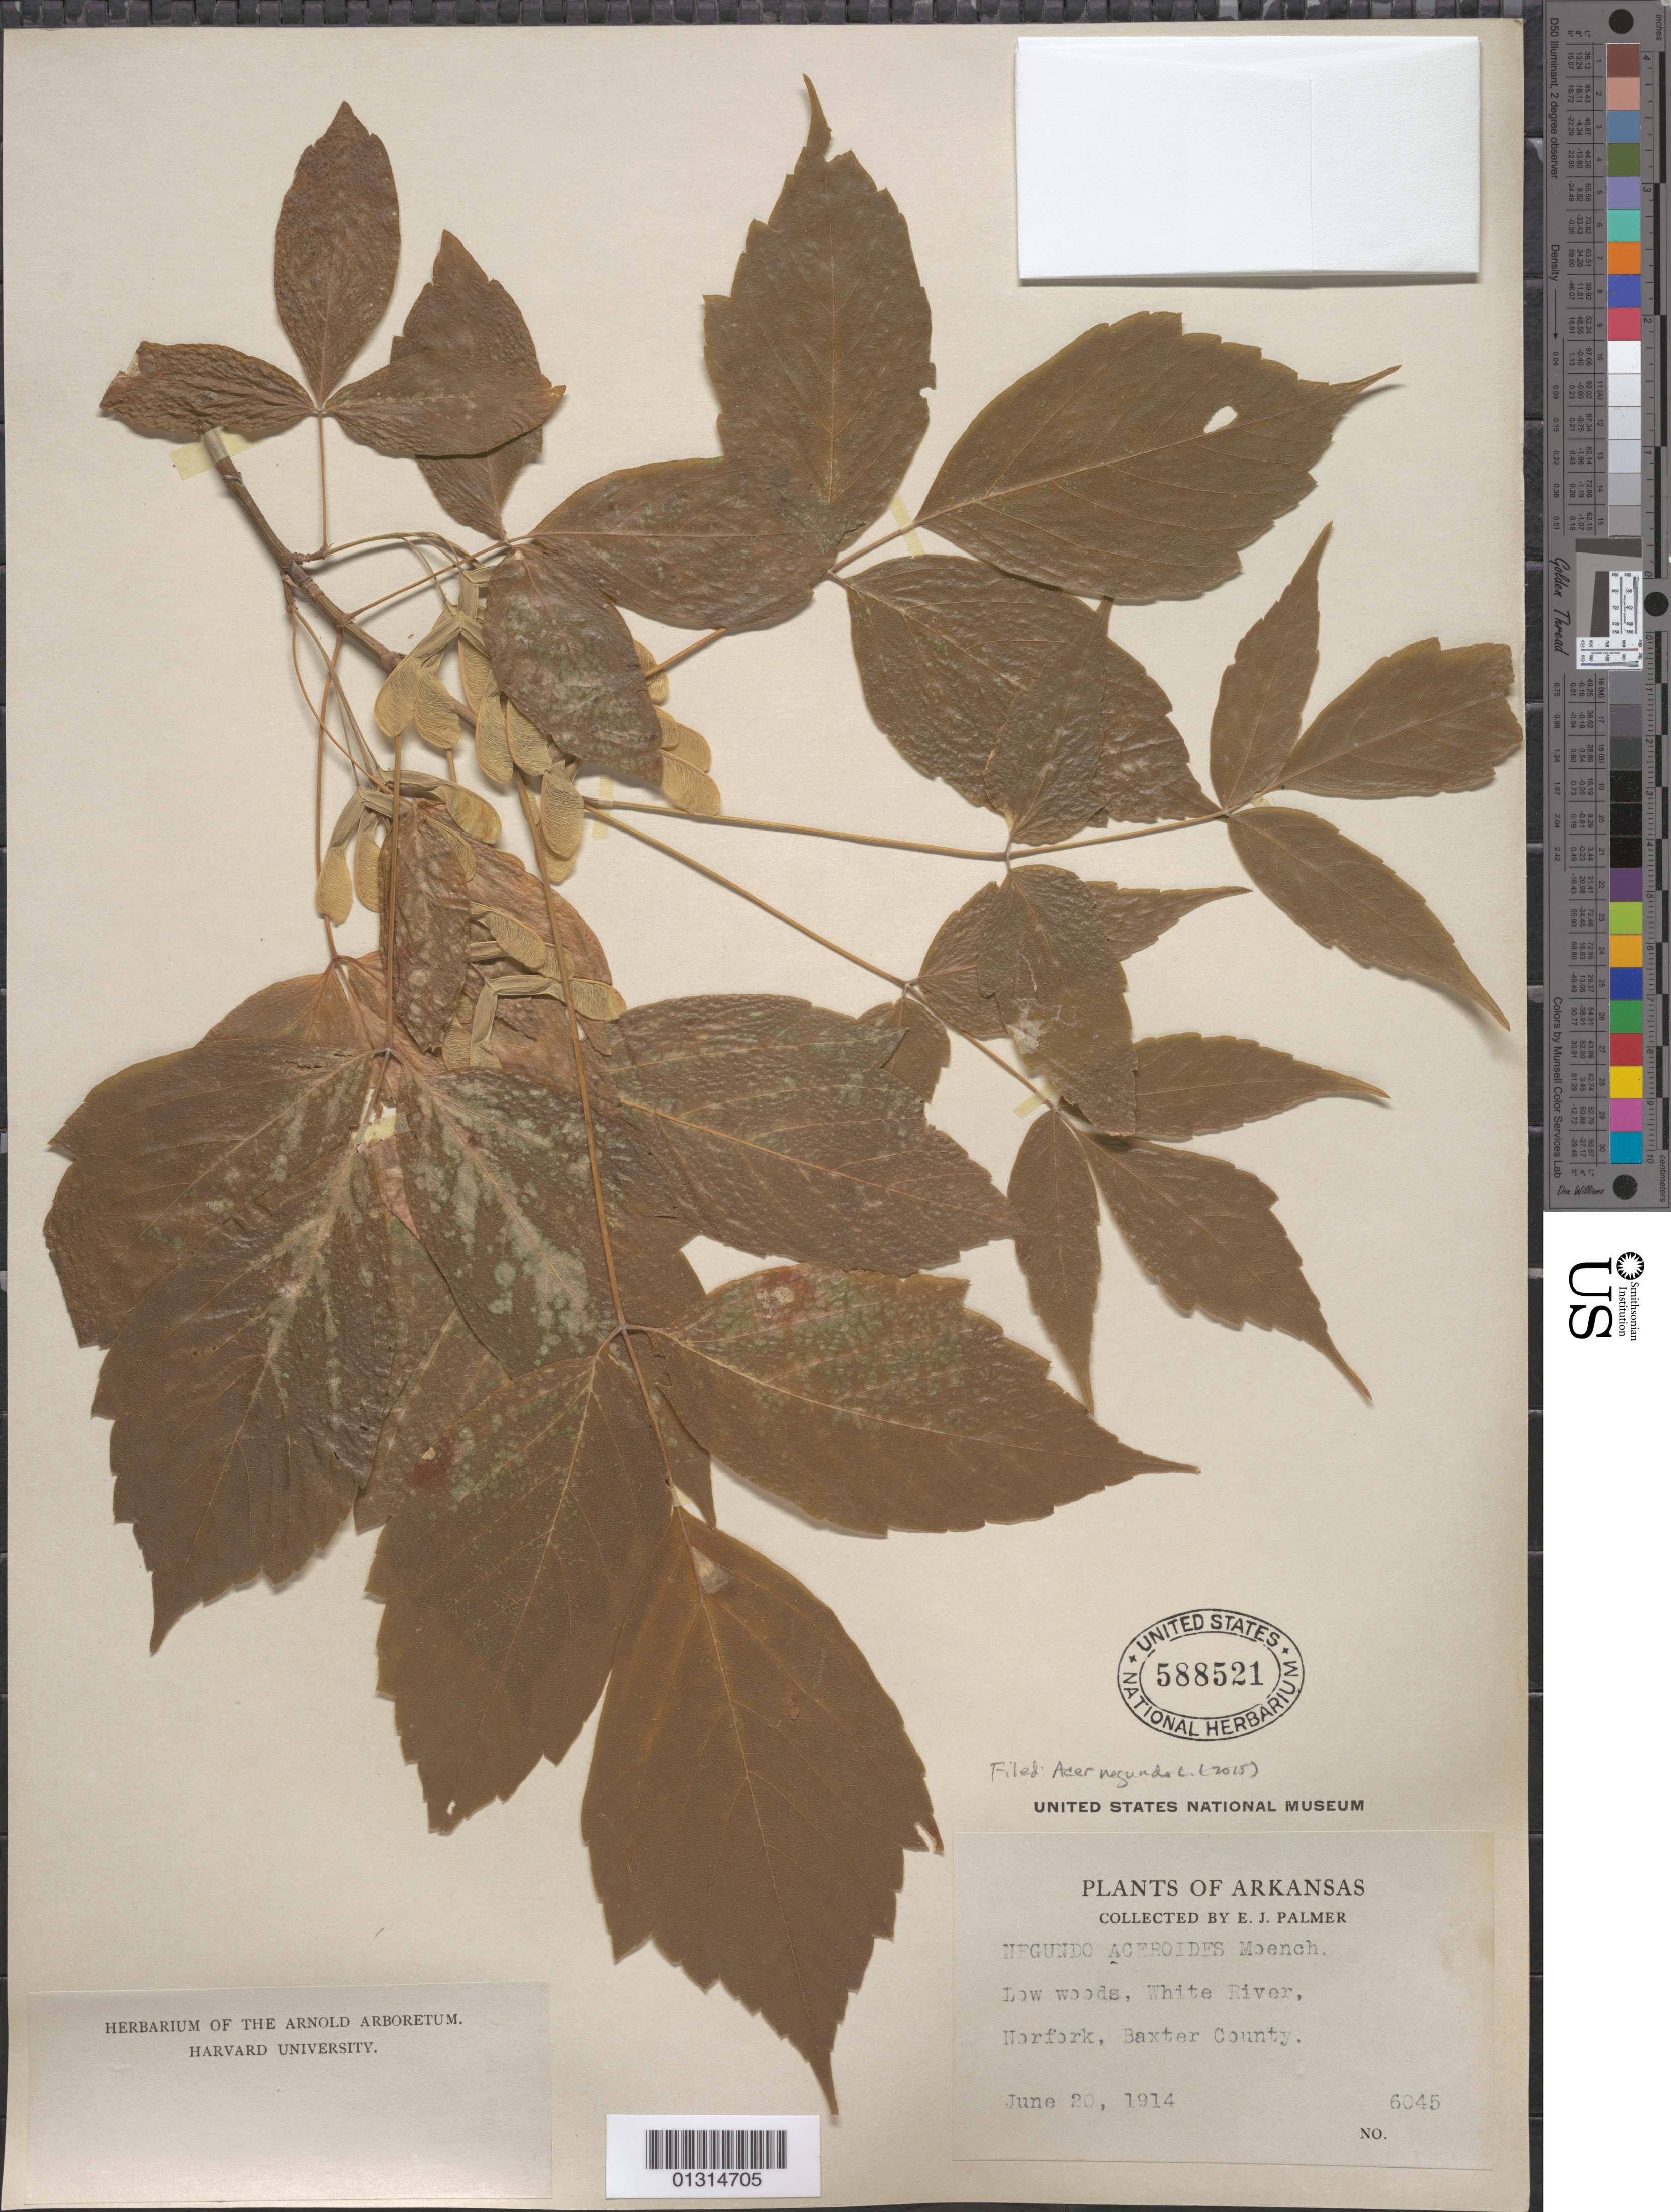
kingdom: Plantae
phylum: Tracheophyta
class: Magnoliopsida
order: Sapindales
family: Sapindaceae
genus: Acer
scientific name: Acer negundo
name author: L.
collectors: E. J. Palmer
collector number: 6045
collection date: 1914-06-20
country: United States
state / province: Arkansas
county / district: Baxter County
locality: Baxter County, White River, Norfork.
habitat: Low woods.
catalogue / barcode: US 588521